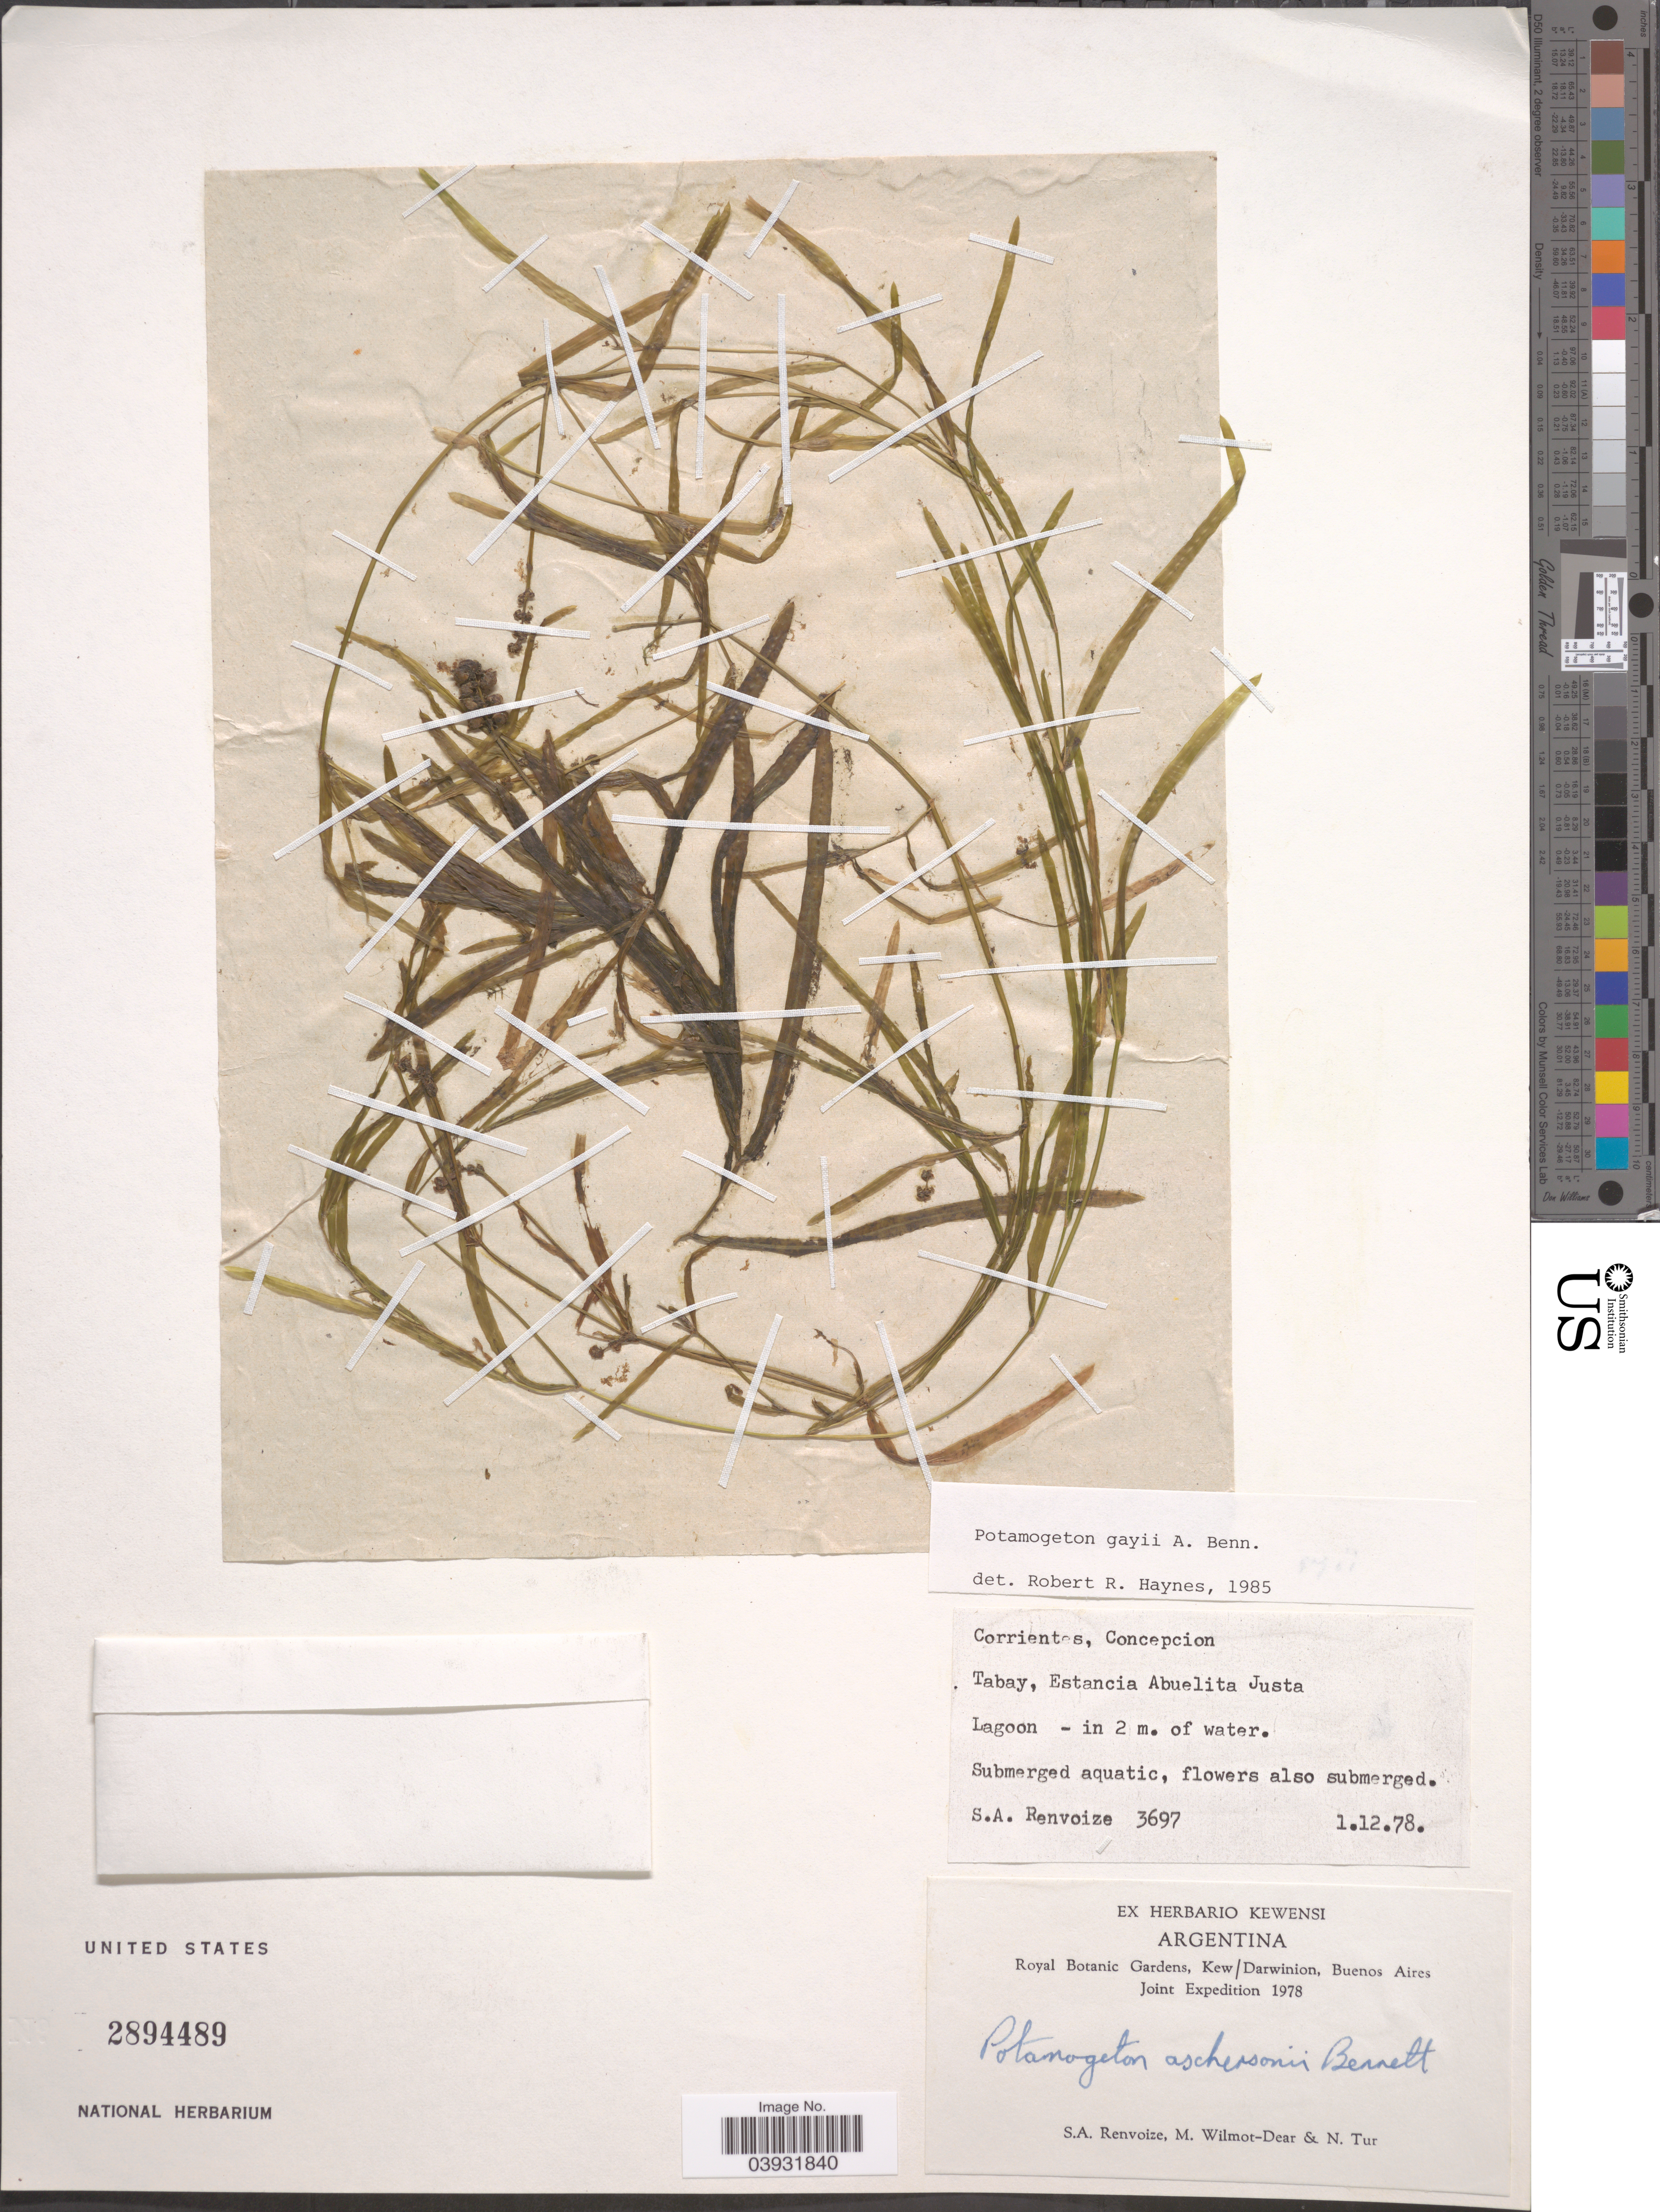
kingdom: Plantae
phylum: Tracheophyta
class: Liliopsida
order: Alismatales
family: Potamogetonaceae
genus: Potamogeton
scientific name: Potamogeton gayi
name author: A. Benn.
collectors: S. A. Renvoize, M. Wilmot-Dear & N. Tur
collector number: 3697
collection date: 1978-12-01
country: Argentina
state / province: Corrientes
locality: Concepcion. Tabay, Estancia Abuelita Justa Lagoon.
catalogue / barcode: US 2894489